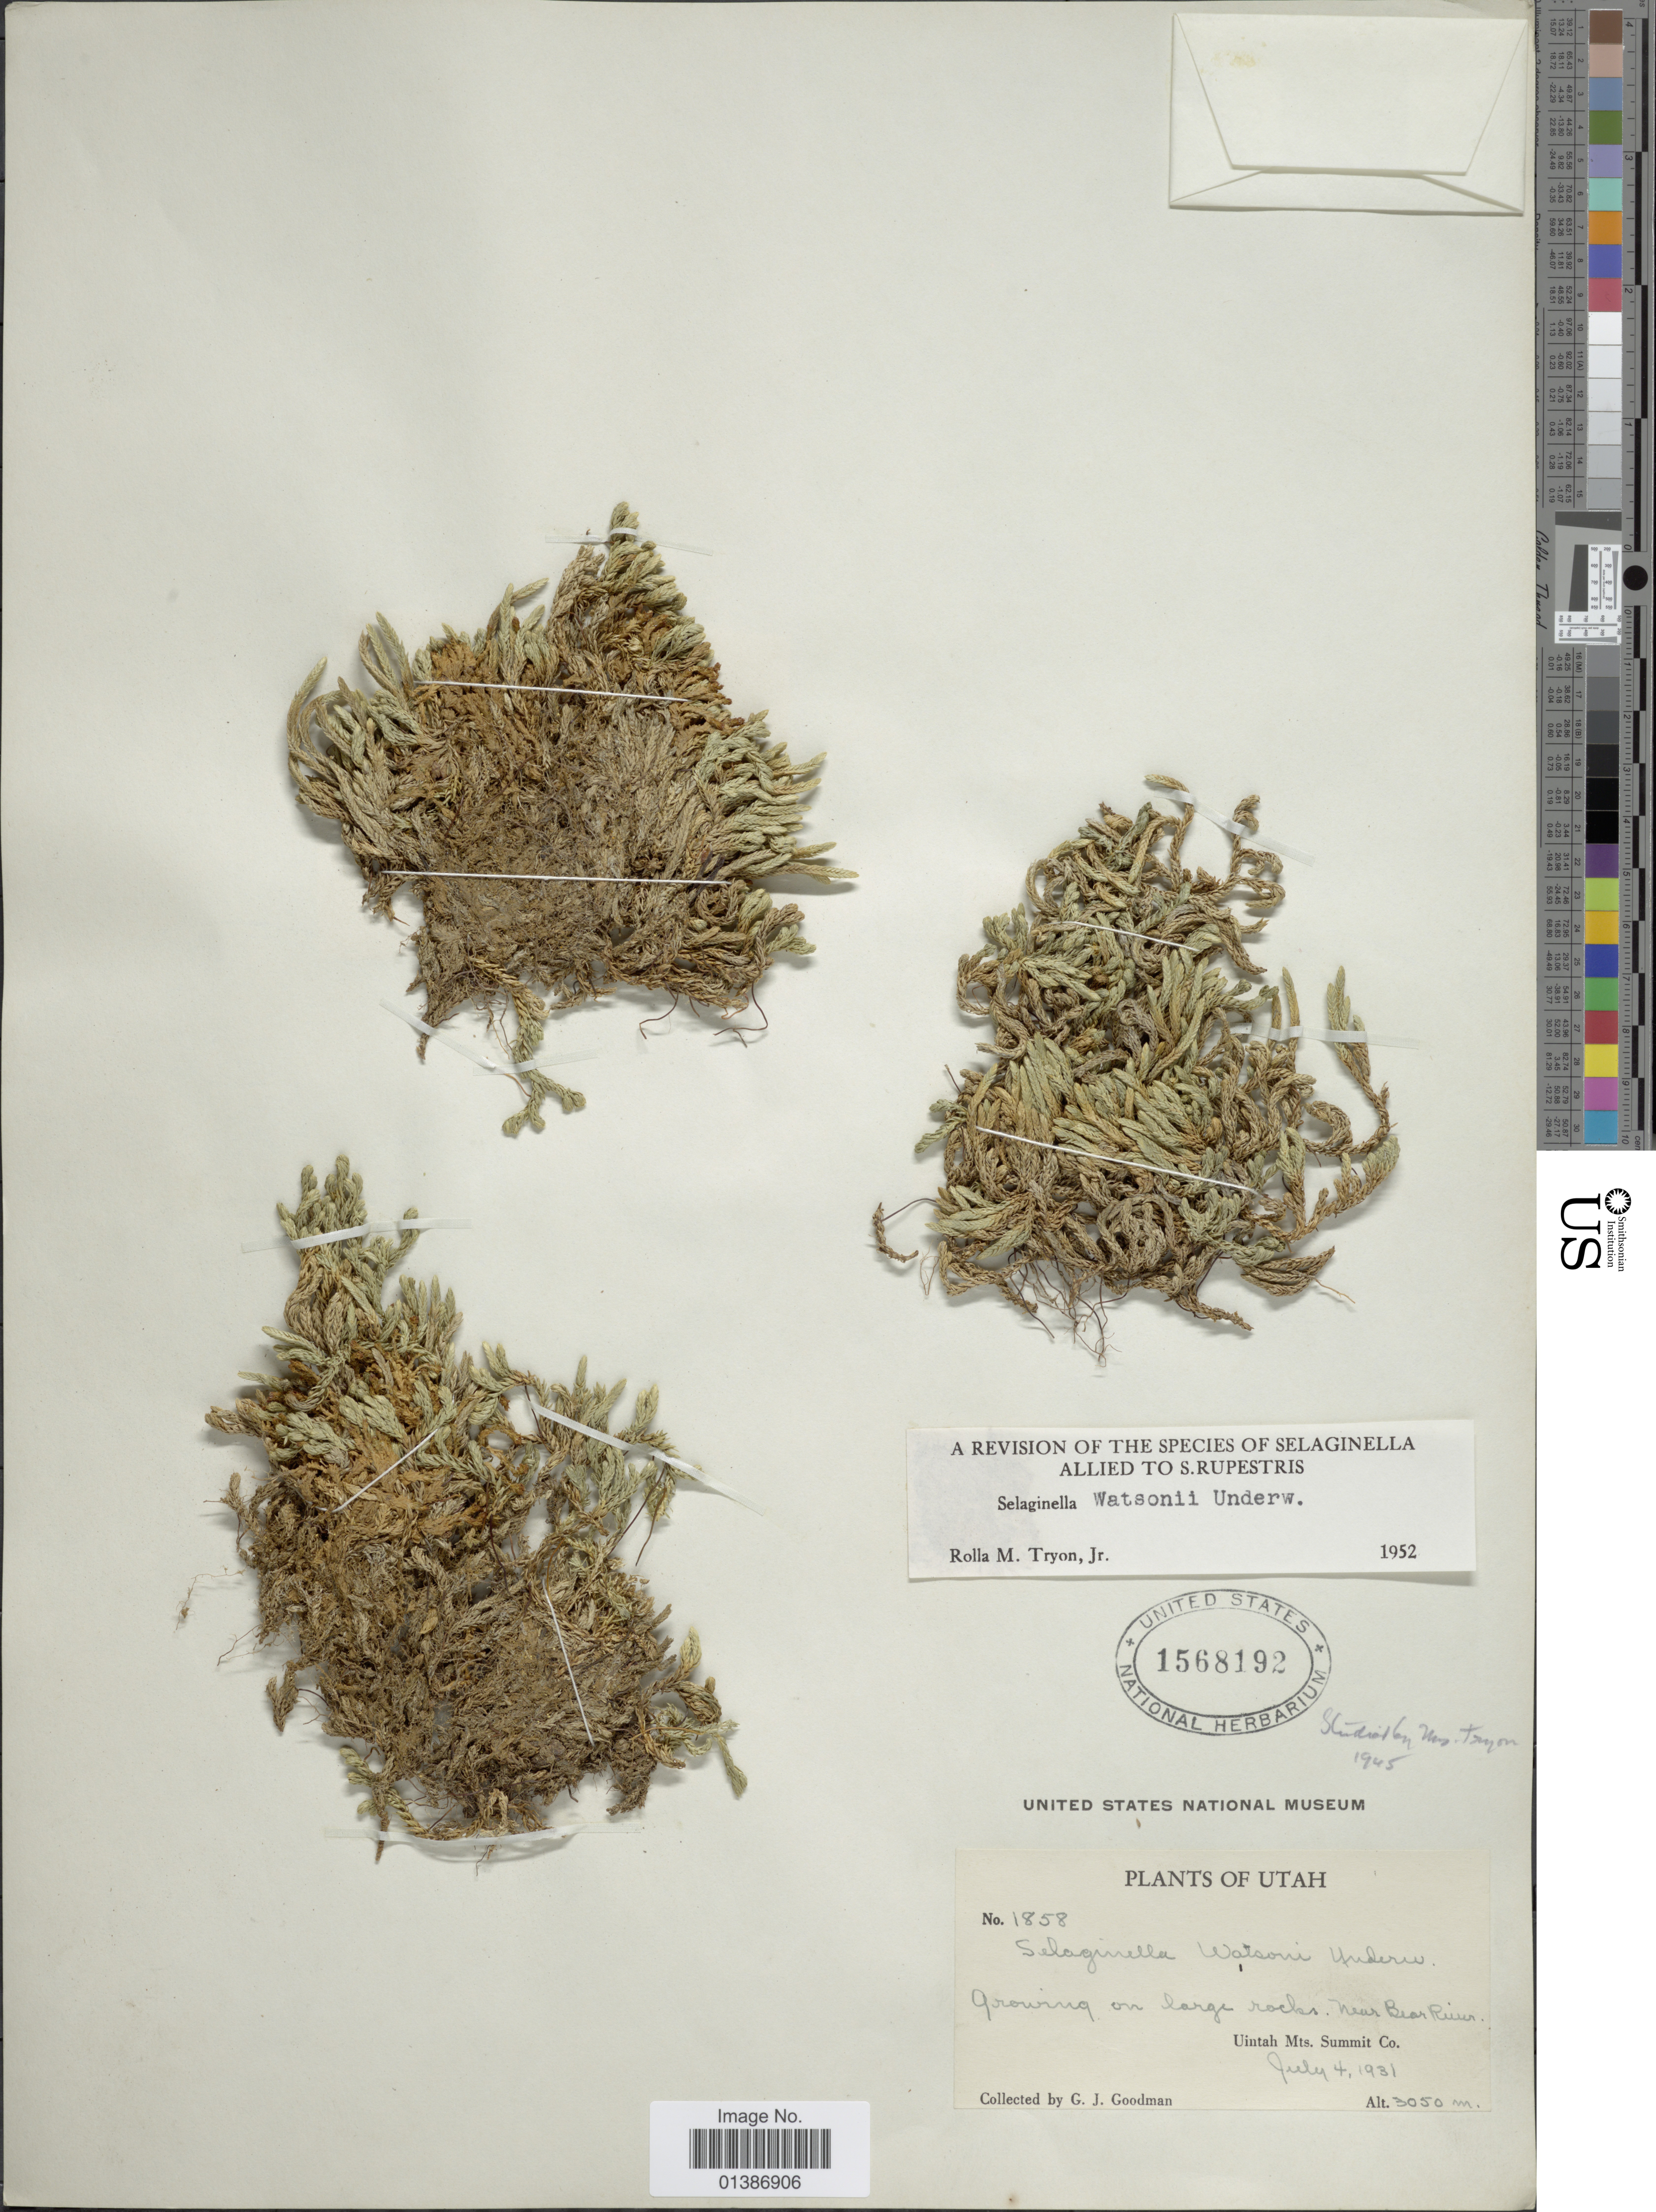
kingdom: Plantae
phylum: Tracheophyta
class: Lycopodiopsida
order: Selaginellales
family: Selaginellaceae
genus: Selaginella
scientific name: Selaginella watsonii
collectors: G. J. Goodman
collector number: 1858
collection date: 1931-07-04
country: United States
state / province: Utah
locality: Near Bear River. Uintah Mts. Summit Co.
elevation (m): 3050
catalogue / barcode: US 1568192